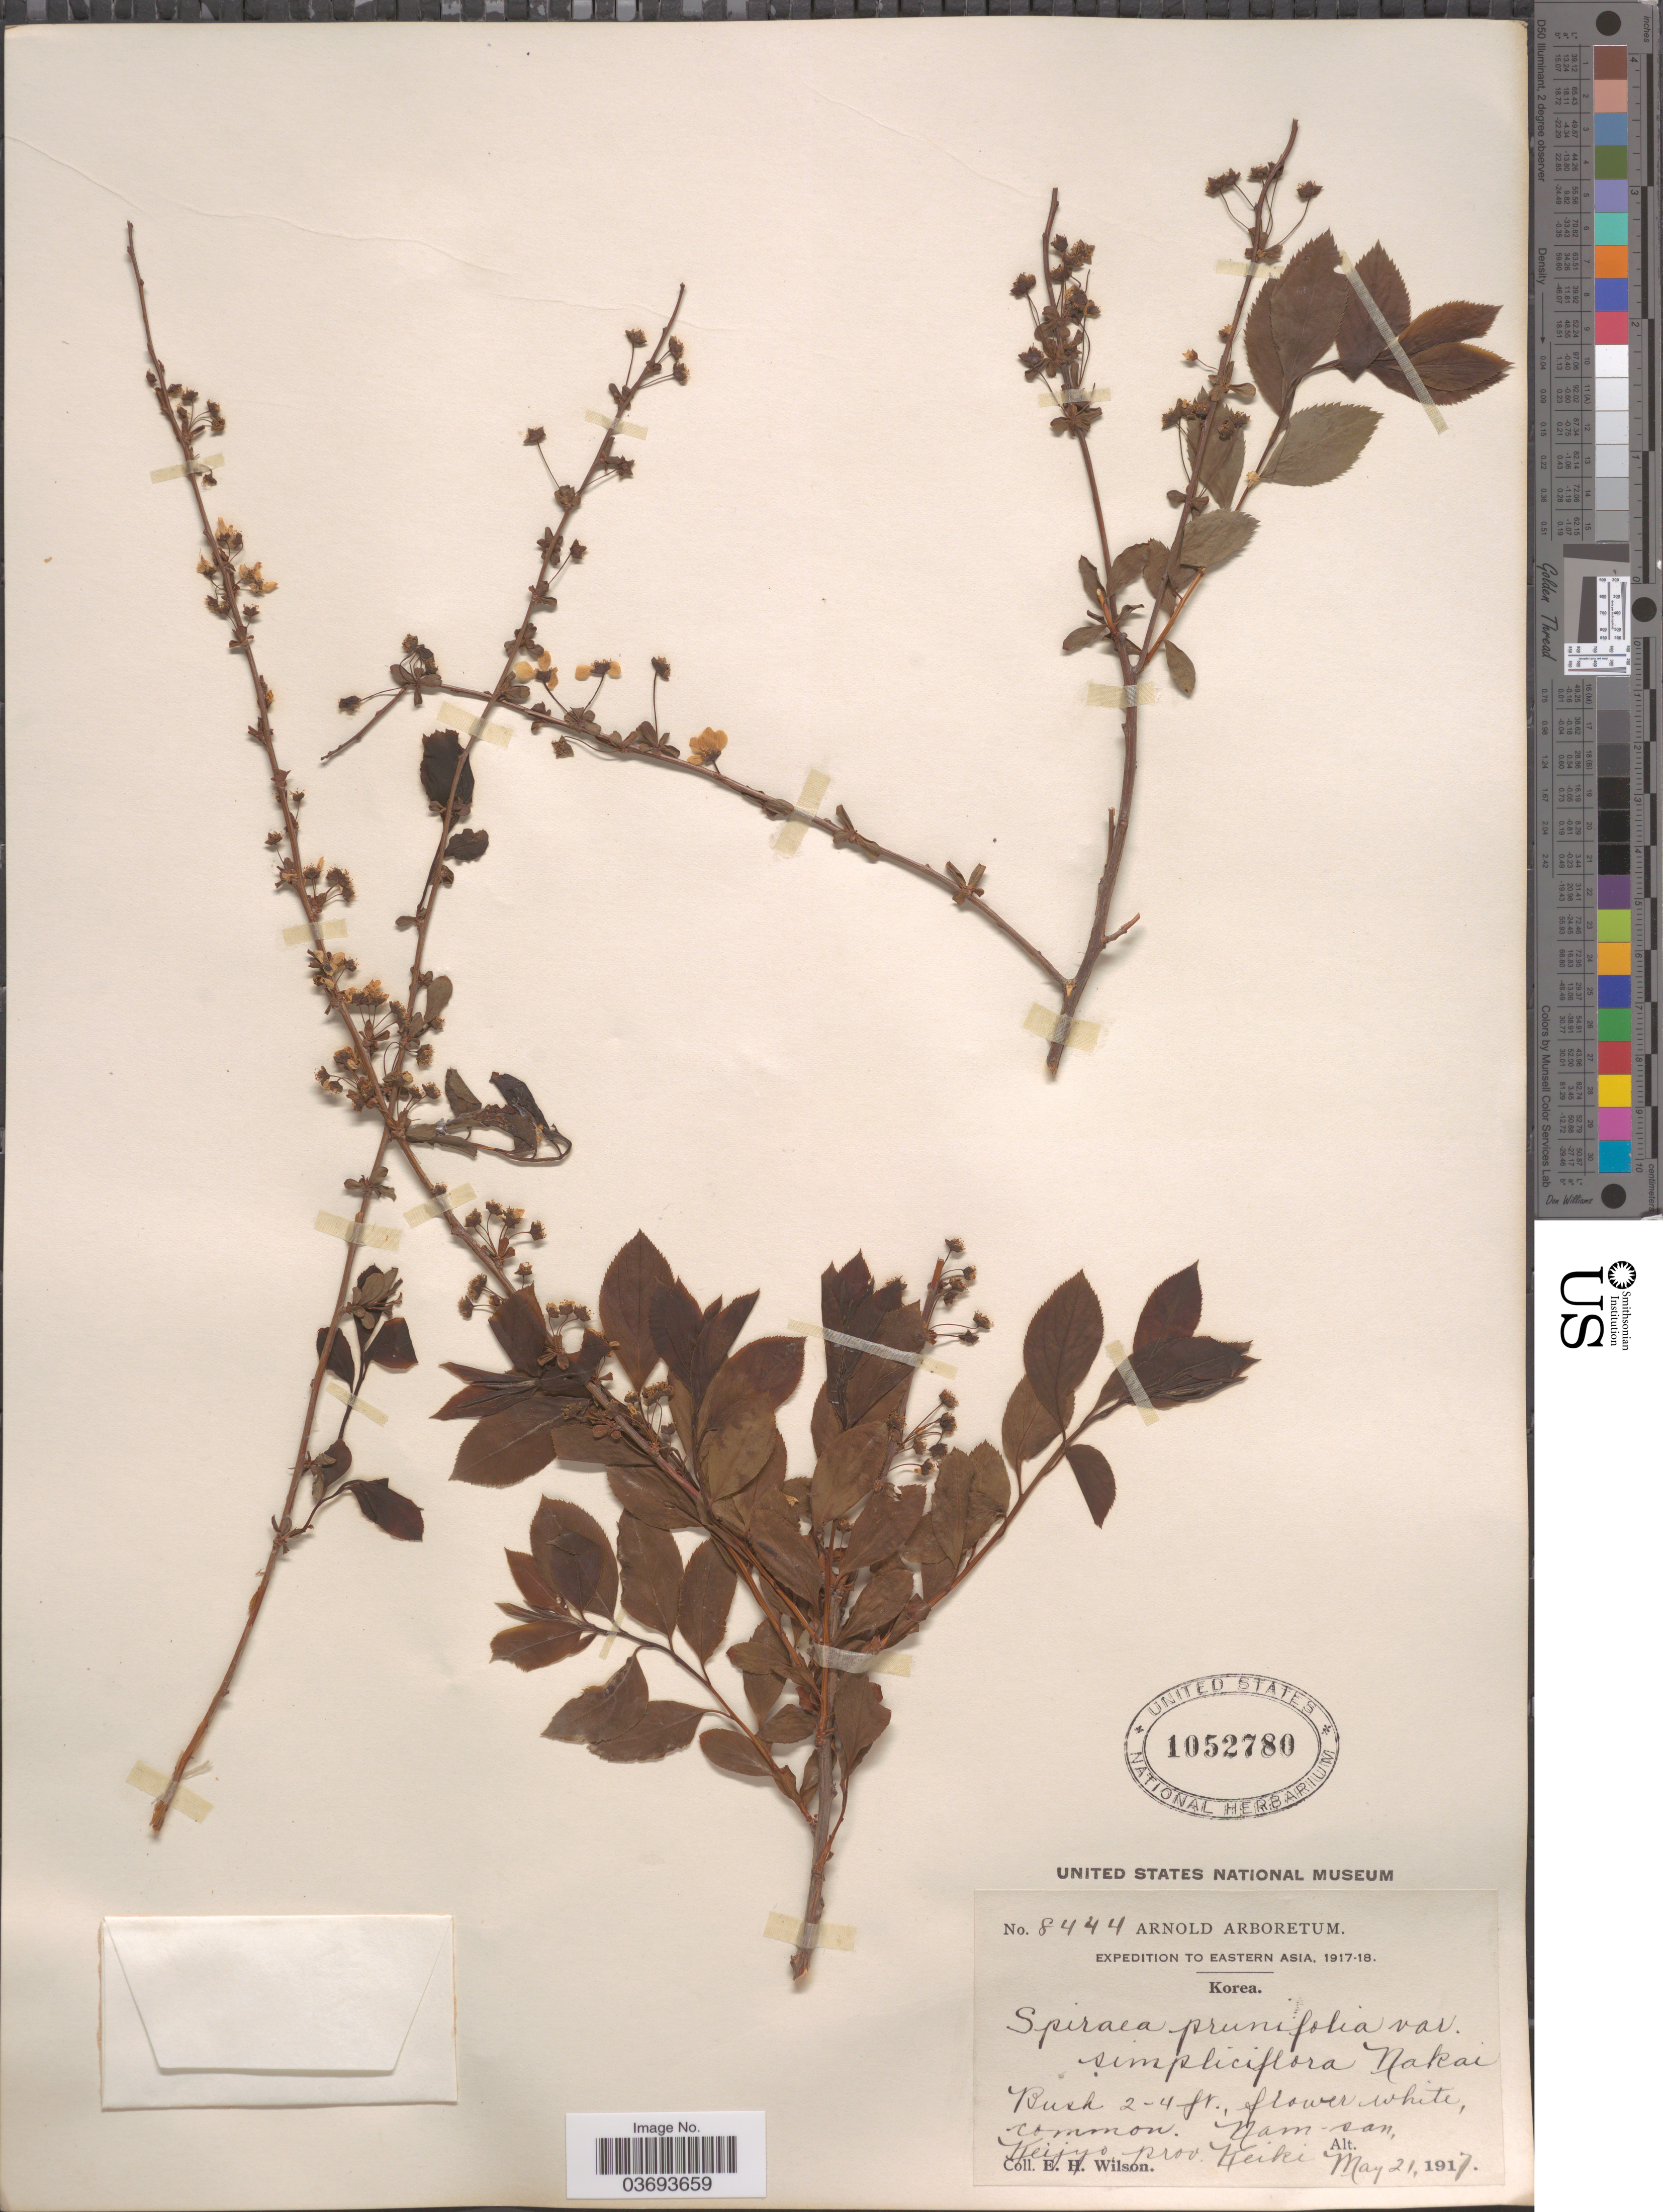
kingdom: Plantae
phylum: Tracheophyta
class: Magnoliopsida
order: Rosales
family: Rosaceae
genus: Spiraea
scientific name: Spiraea prunifolia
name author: Siebold & Zucc.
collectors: E. Wilson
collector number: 8444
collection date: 1917-05-21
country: South Korea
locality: Nam-san, Keijyo, prov. Keiki.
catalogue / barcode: US 1052780